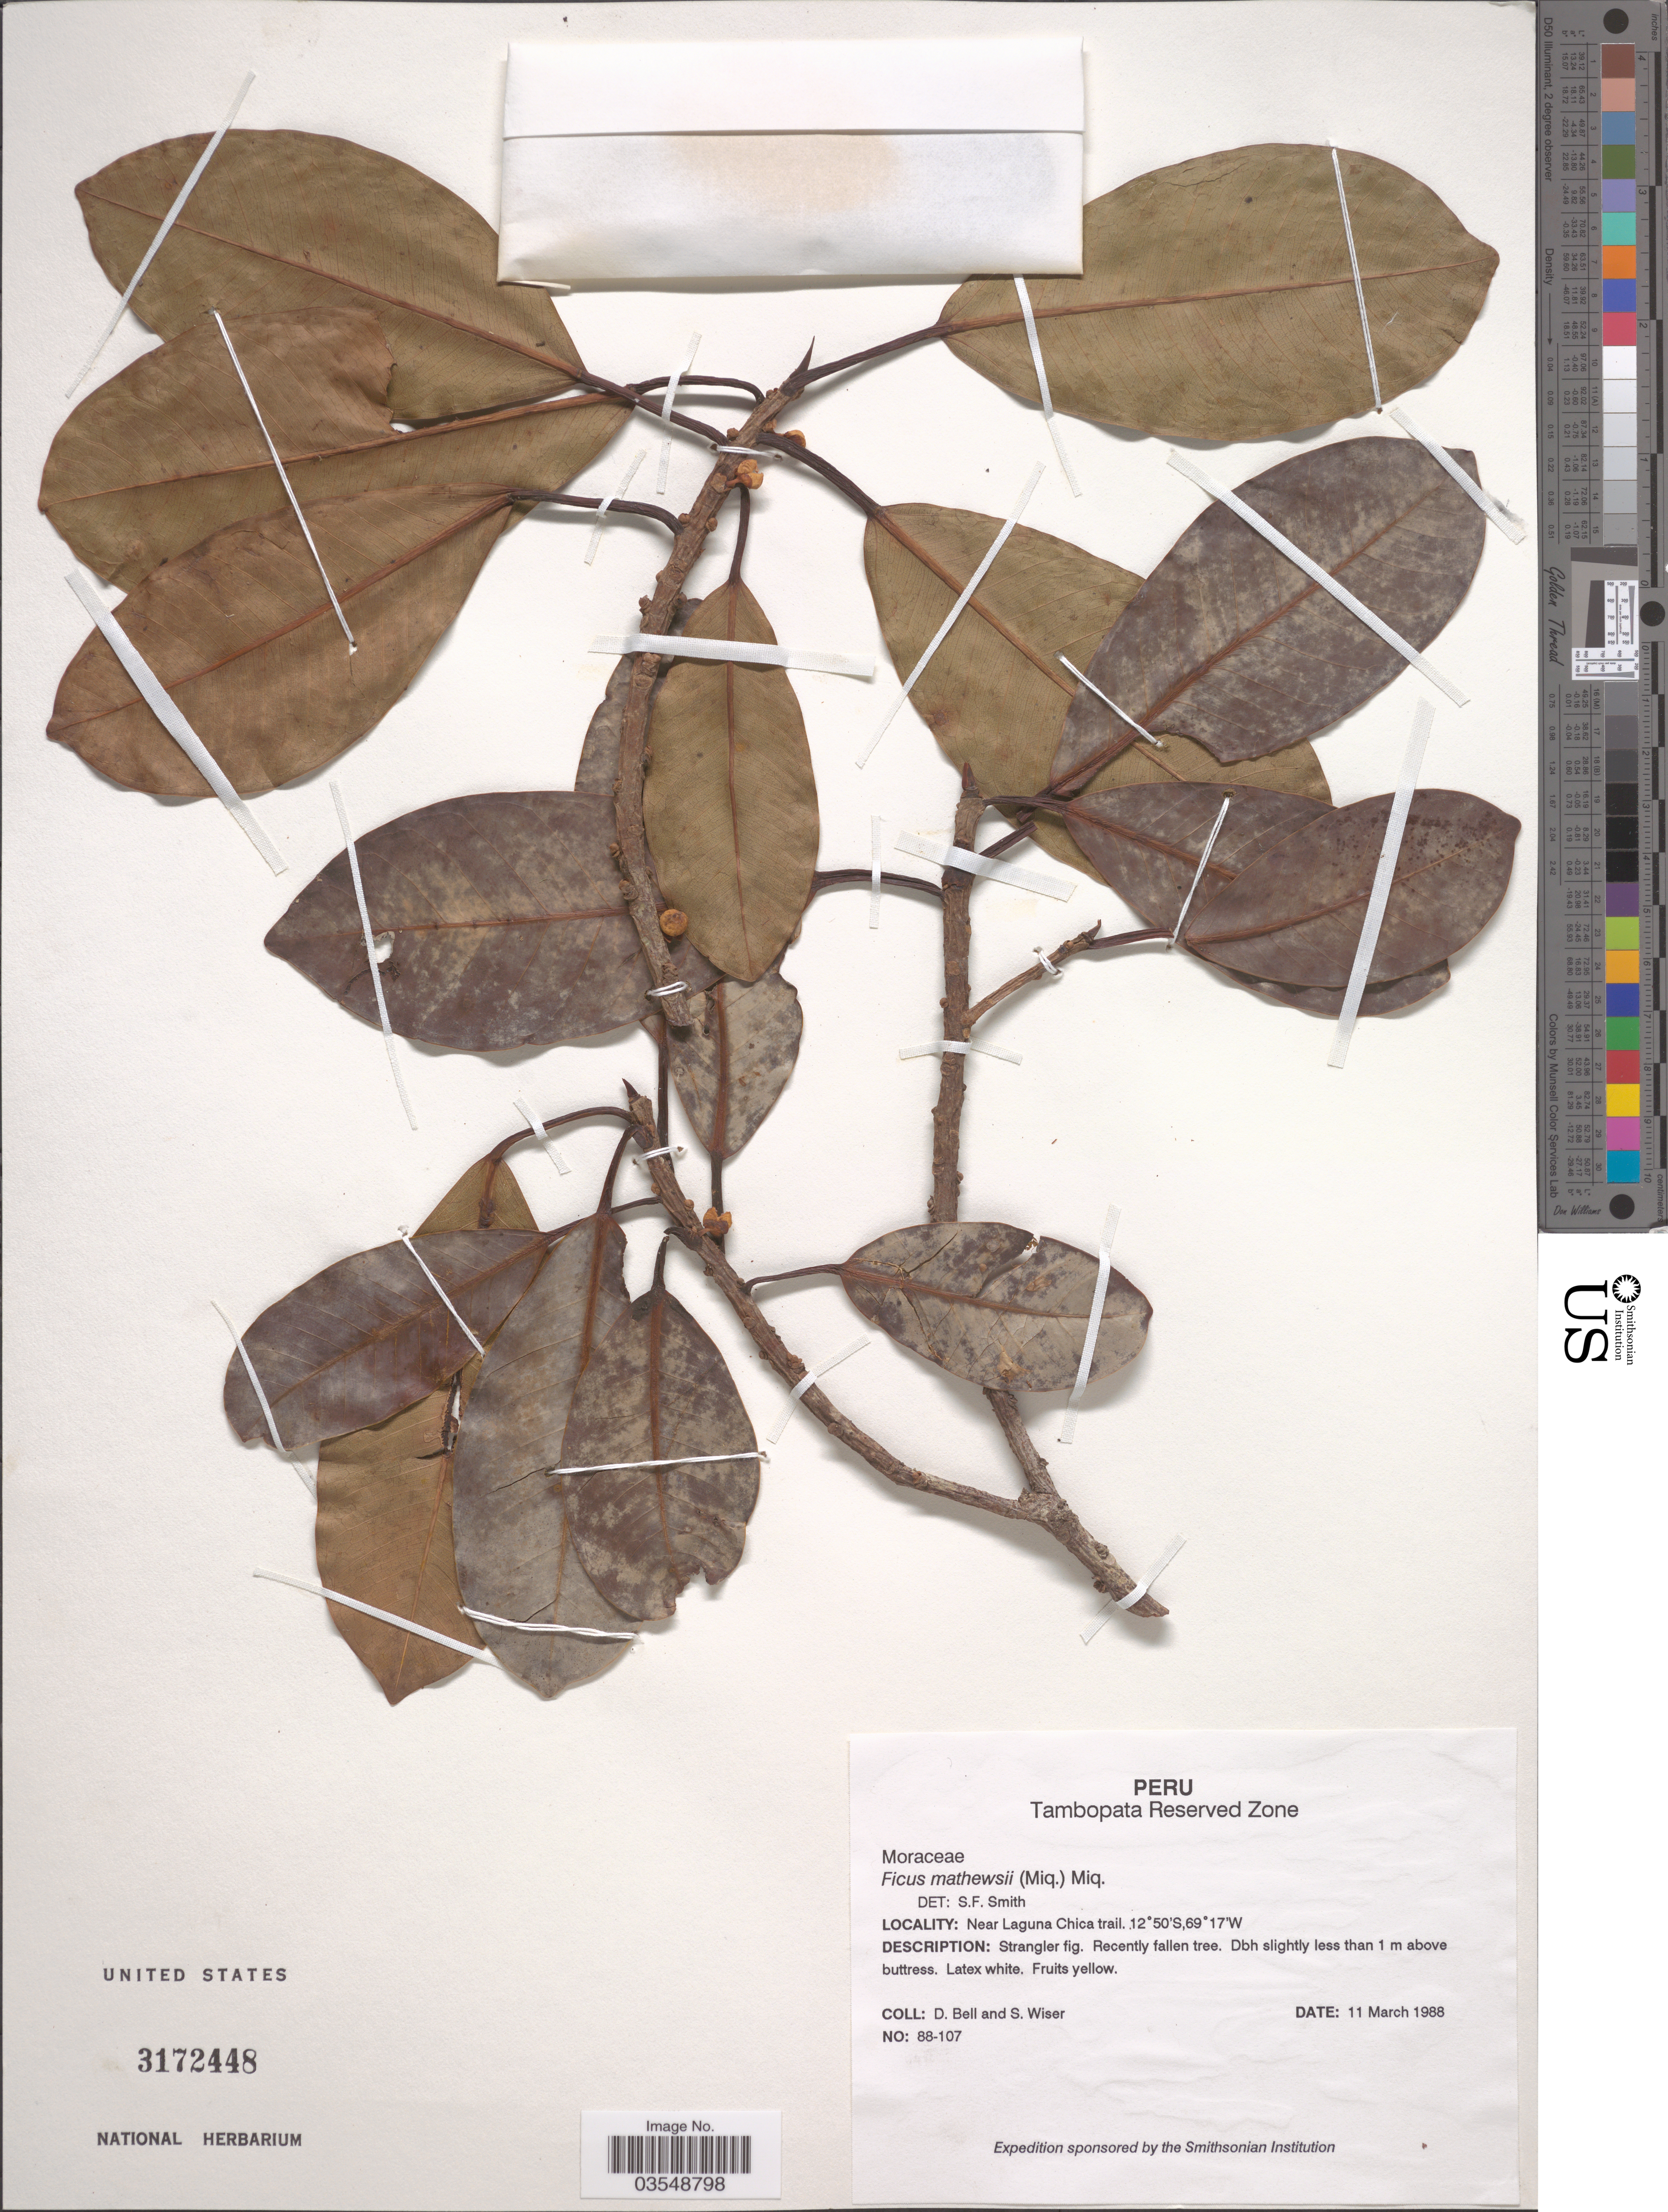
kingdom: Plantae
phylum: Tracheophyta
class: Magnoliopsida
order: Rosales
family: Moraceae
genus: Ficus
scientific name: Ficus mathewsii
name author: (Miq.) Miq.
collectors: D. A. Bell & S. Wiser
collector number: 88-107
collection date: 1988-03-11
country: Peru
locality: Tambopata Reserved Zone. Near Laguna Chica trail.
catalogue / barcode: US 3172448